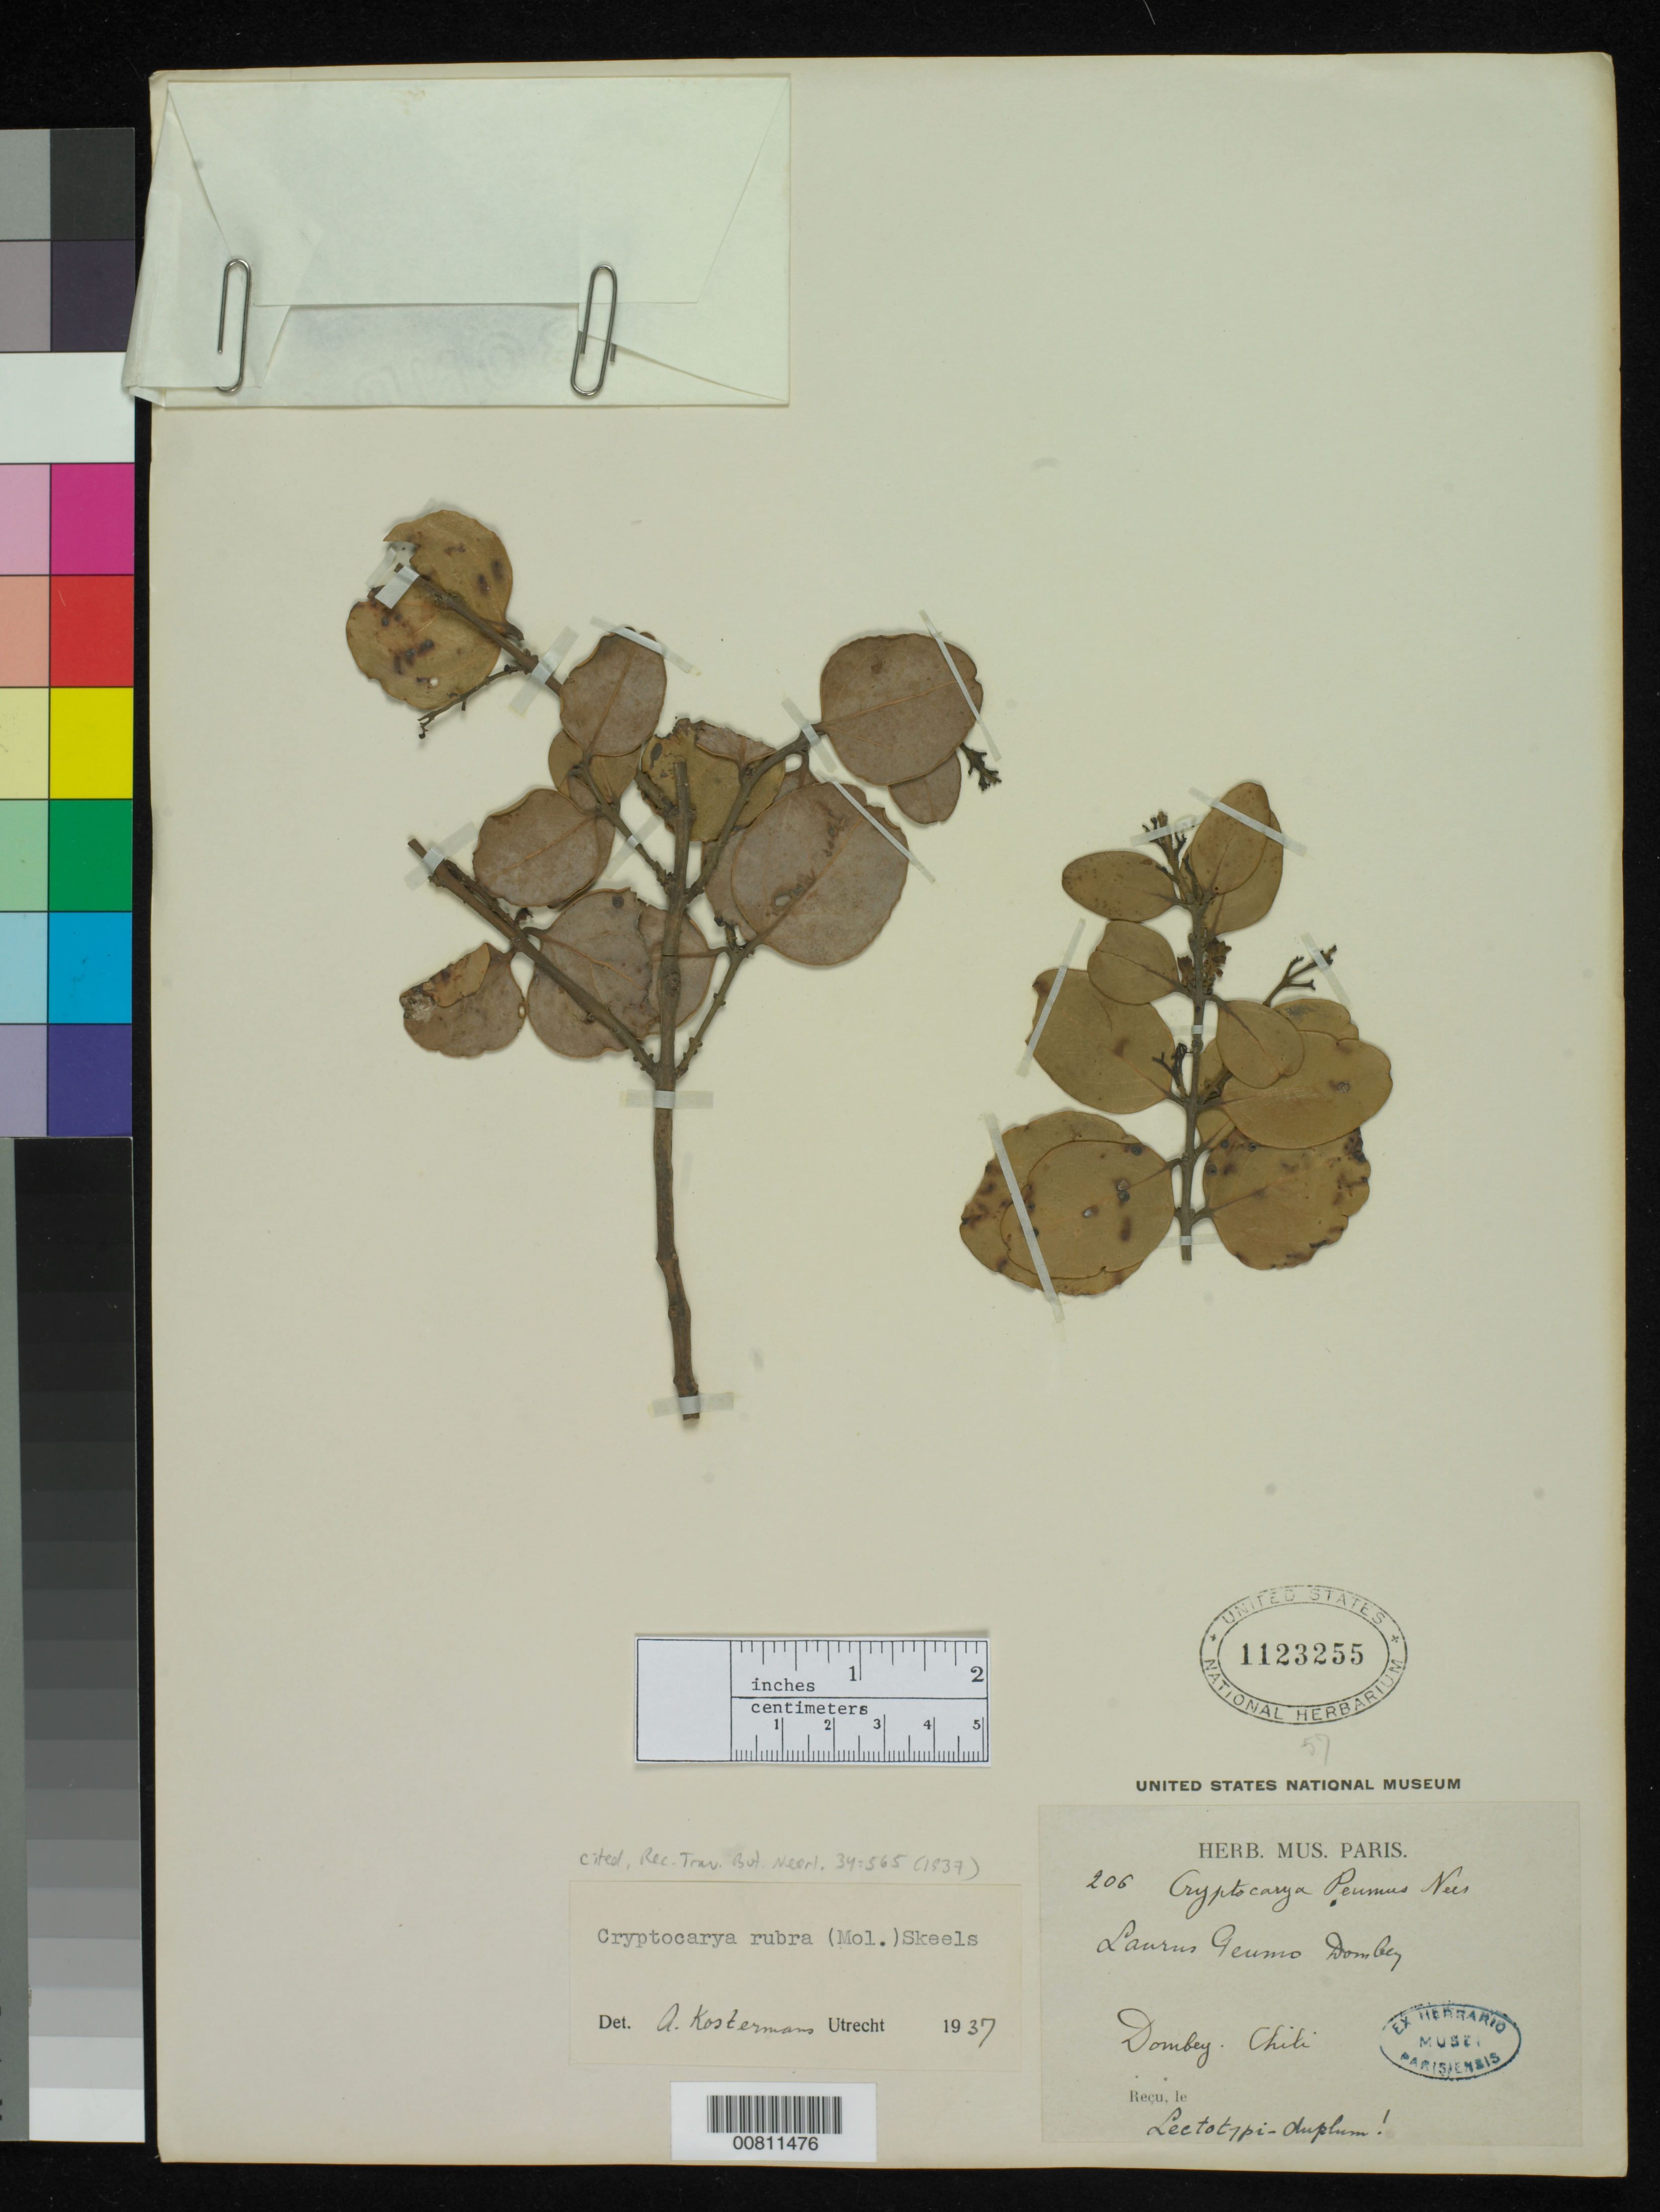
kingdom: Plantae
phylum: Tracheophyta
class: Magnoliopsida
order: Laurales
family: Monimiaceae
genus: Peumus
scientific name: Peumus rubra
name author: Molina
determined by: Kostermans, A. J. G. H.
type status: Type Collection; Isolectotype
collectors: J. Dombey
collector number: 206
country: Chile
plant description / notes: Also a type of Laurus peumo Dombey ex Lamarck.; Cited by Kostermans, Rec. Trav. Bot. Neerl. 34: 565 (1937).; Also an isolectotype of Peumus rubra Molina.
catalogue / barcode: US 1123255